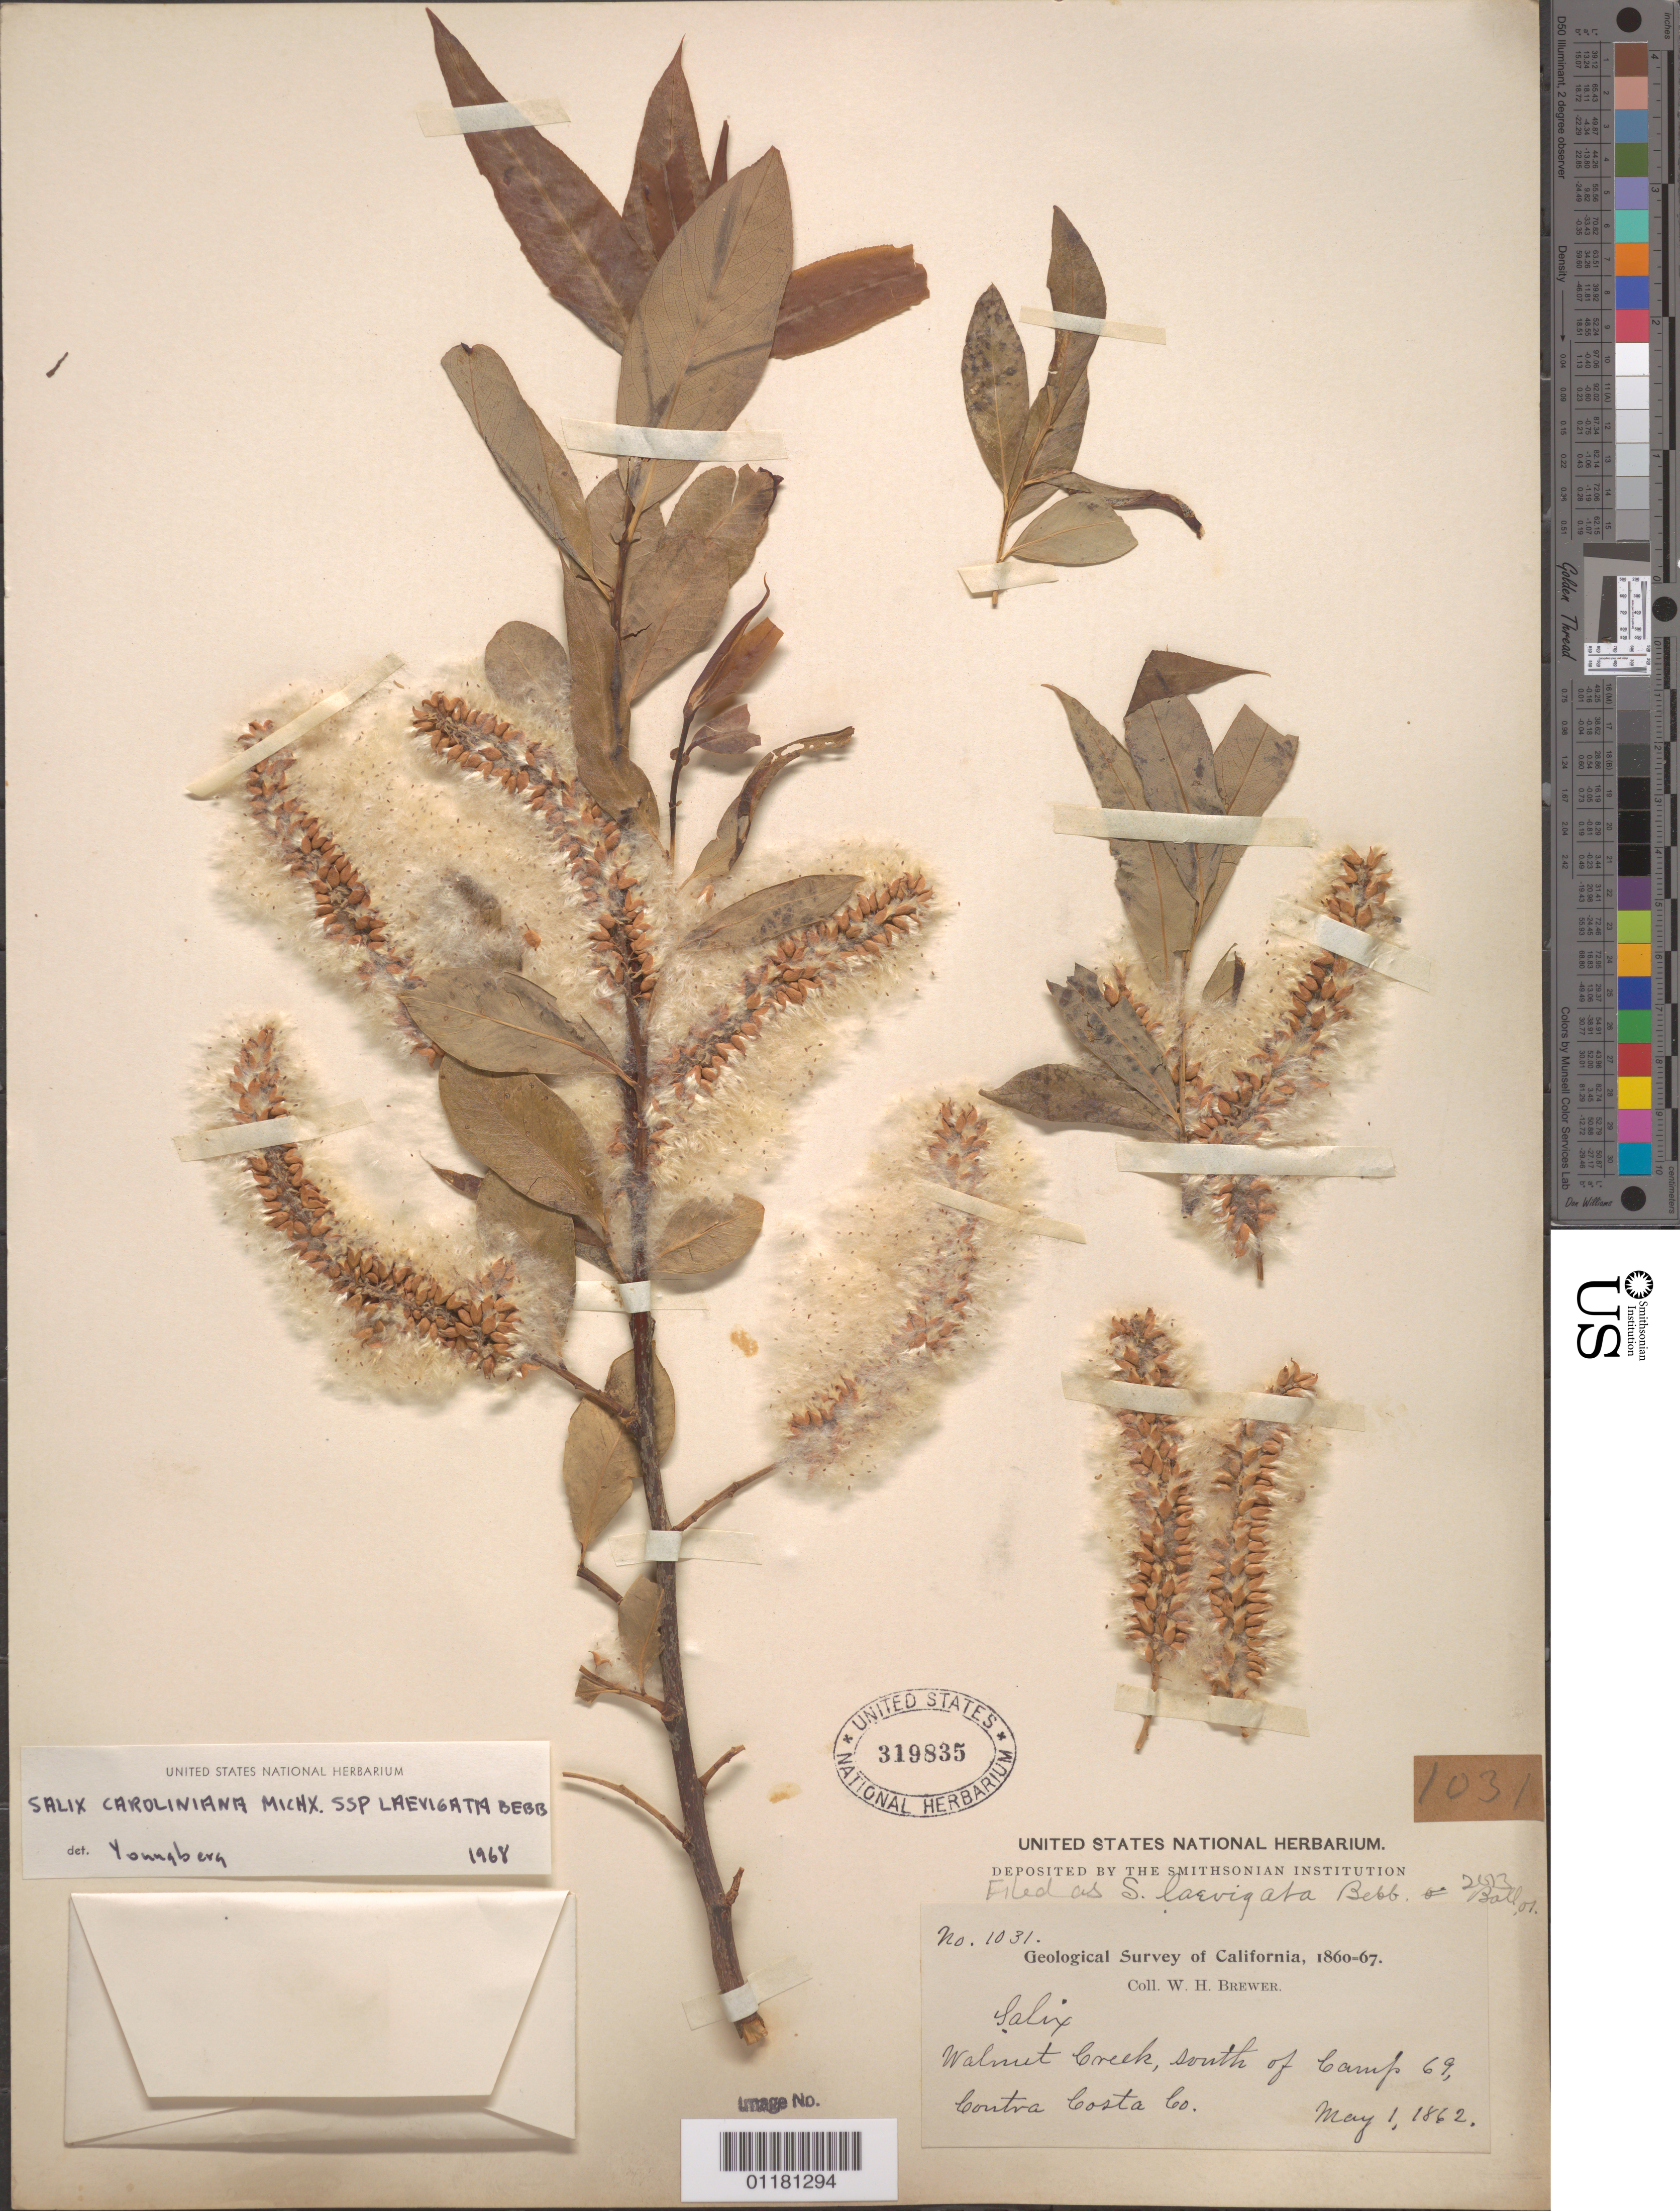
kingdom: Plantae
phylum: Tracheophyta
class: Magnoliopsida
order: Malpighiales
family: Salicaceae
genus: Salix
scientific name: Salix laevigata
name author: Bebb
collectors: W. H. Brewer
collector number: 1031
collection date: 1862-05-01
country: United States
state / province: California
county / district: Contra Costa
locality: South of Camp 69, Walnut Creek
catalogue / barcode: US 319835